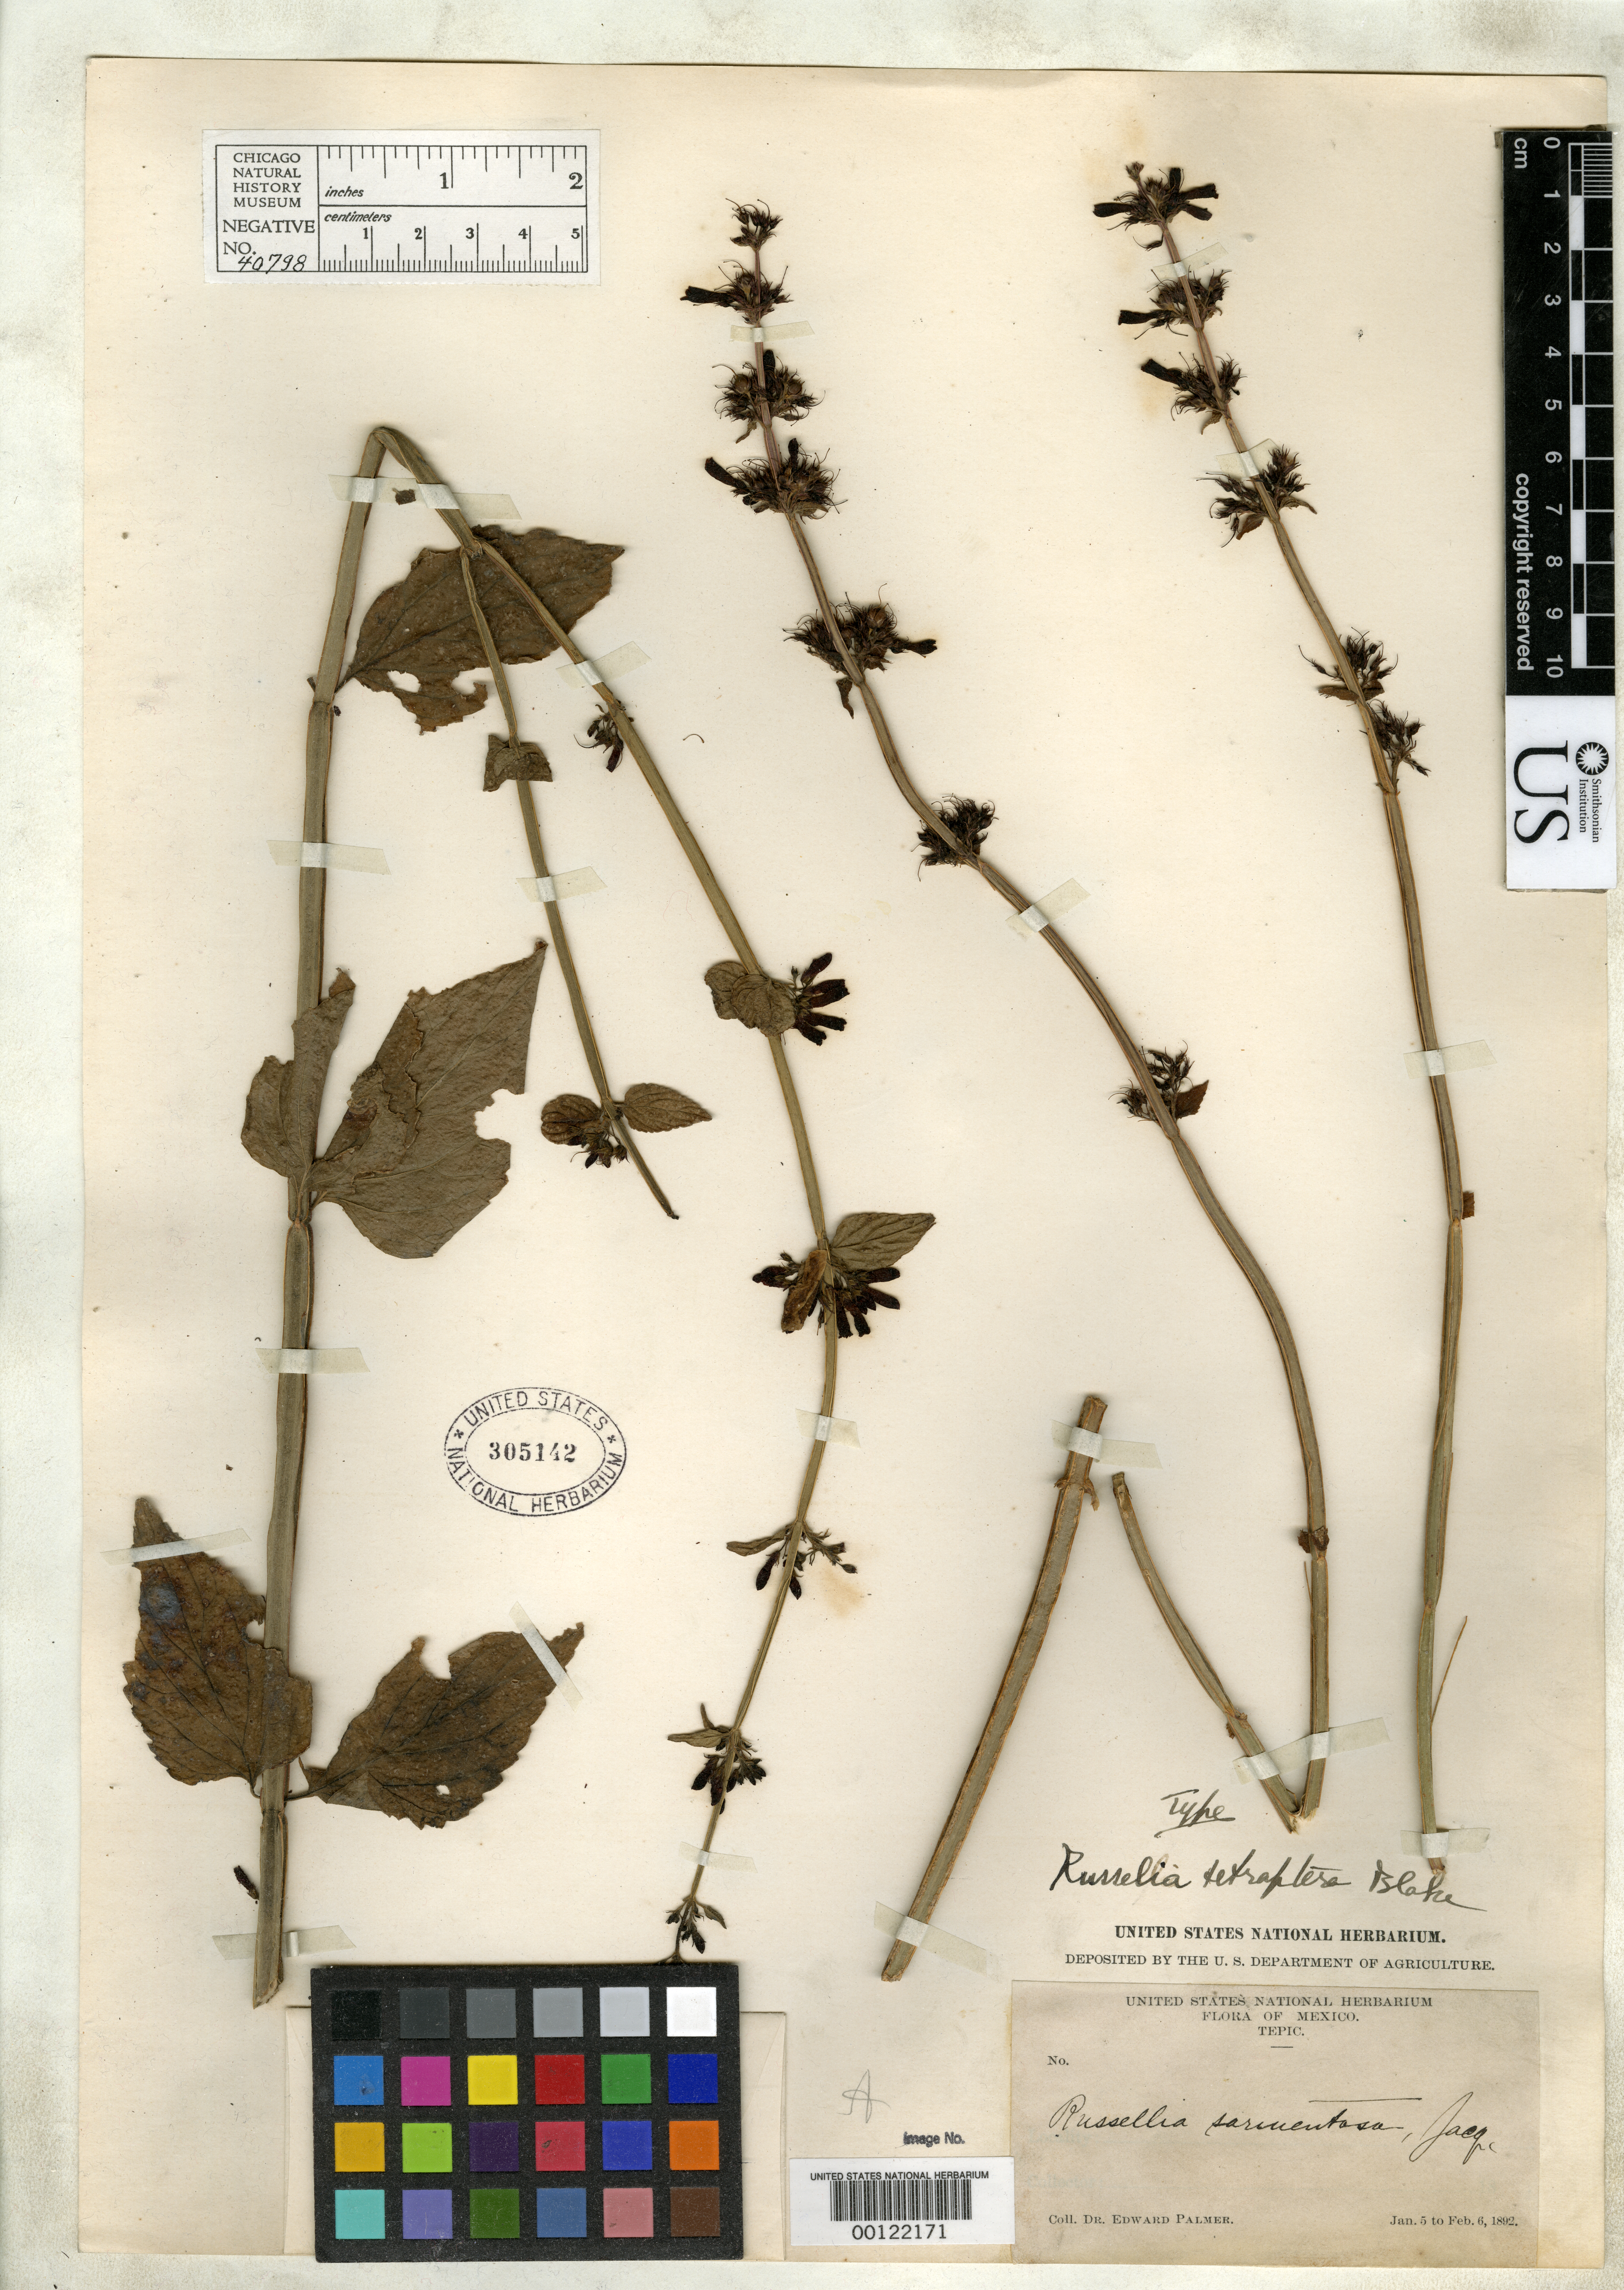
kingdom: Plantae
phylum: Tracheophyta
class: Magnoliopsida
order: Lamiales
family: Plantaginaceae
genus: Russelia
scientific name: Russelia tetraptera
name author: S.F. Blake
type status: Holotype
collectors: E. Palmer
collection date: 1892-01-05/1892-02-06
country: Mexico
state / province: Nayarit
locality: Tepic.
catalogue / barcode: US 305142